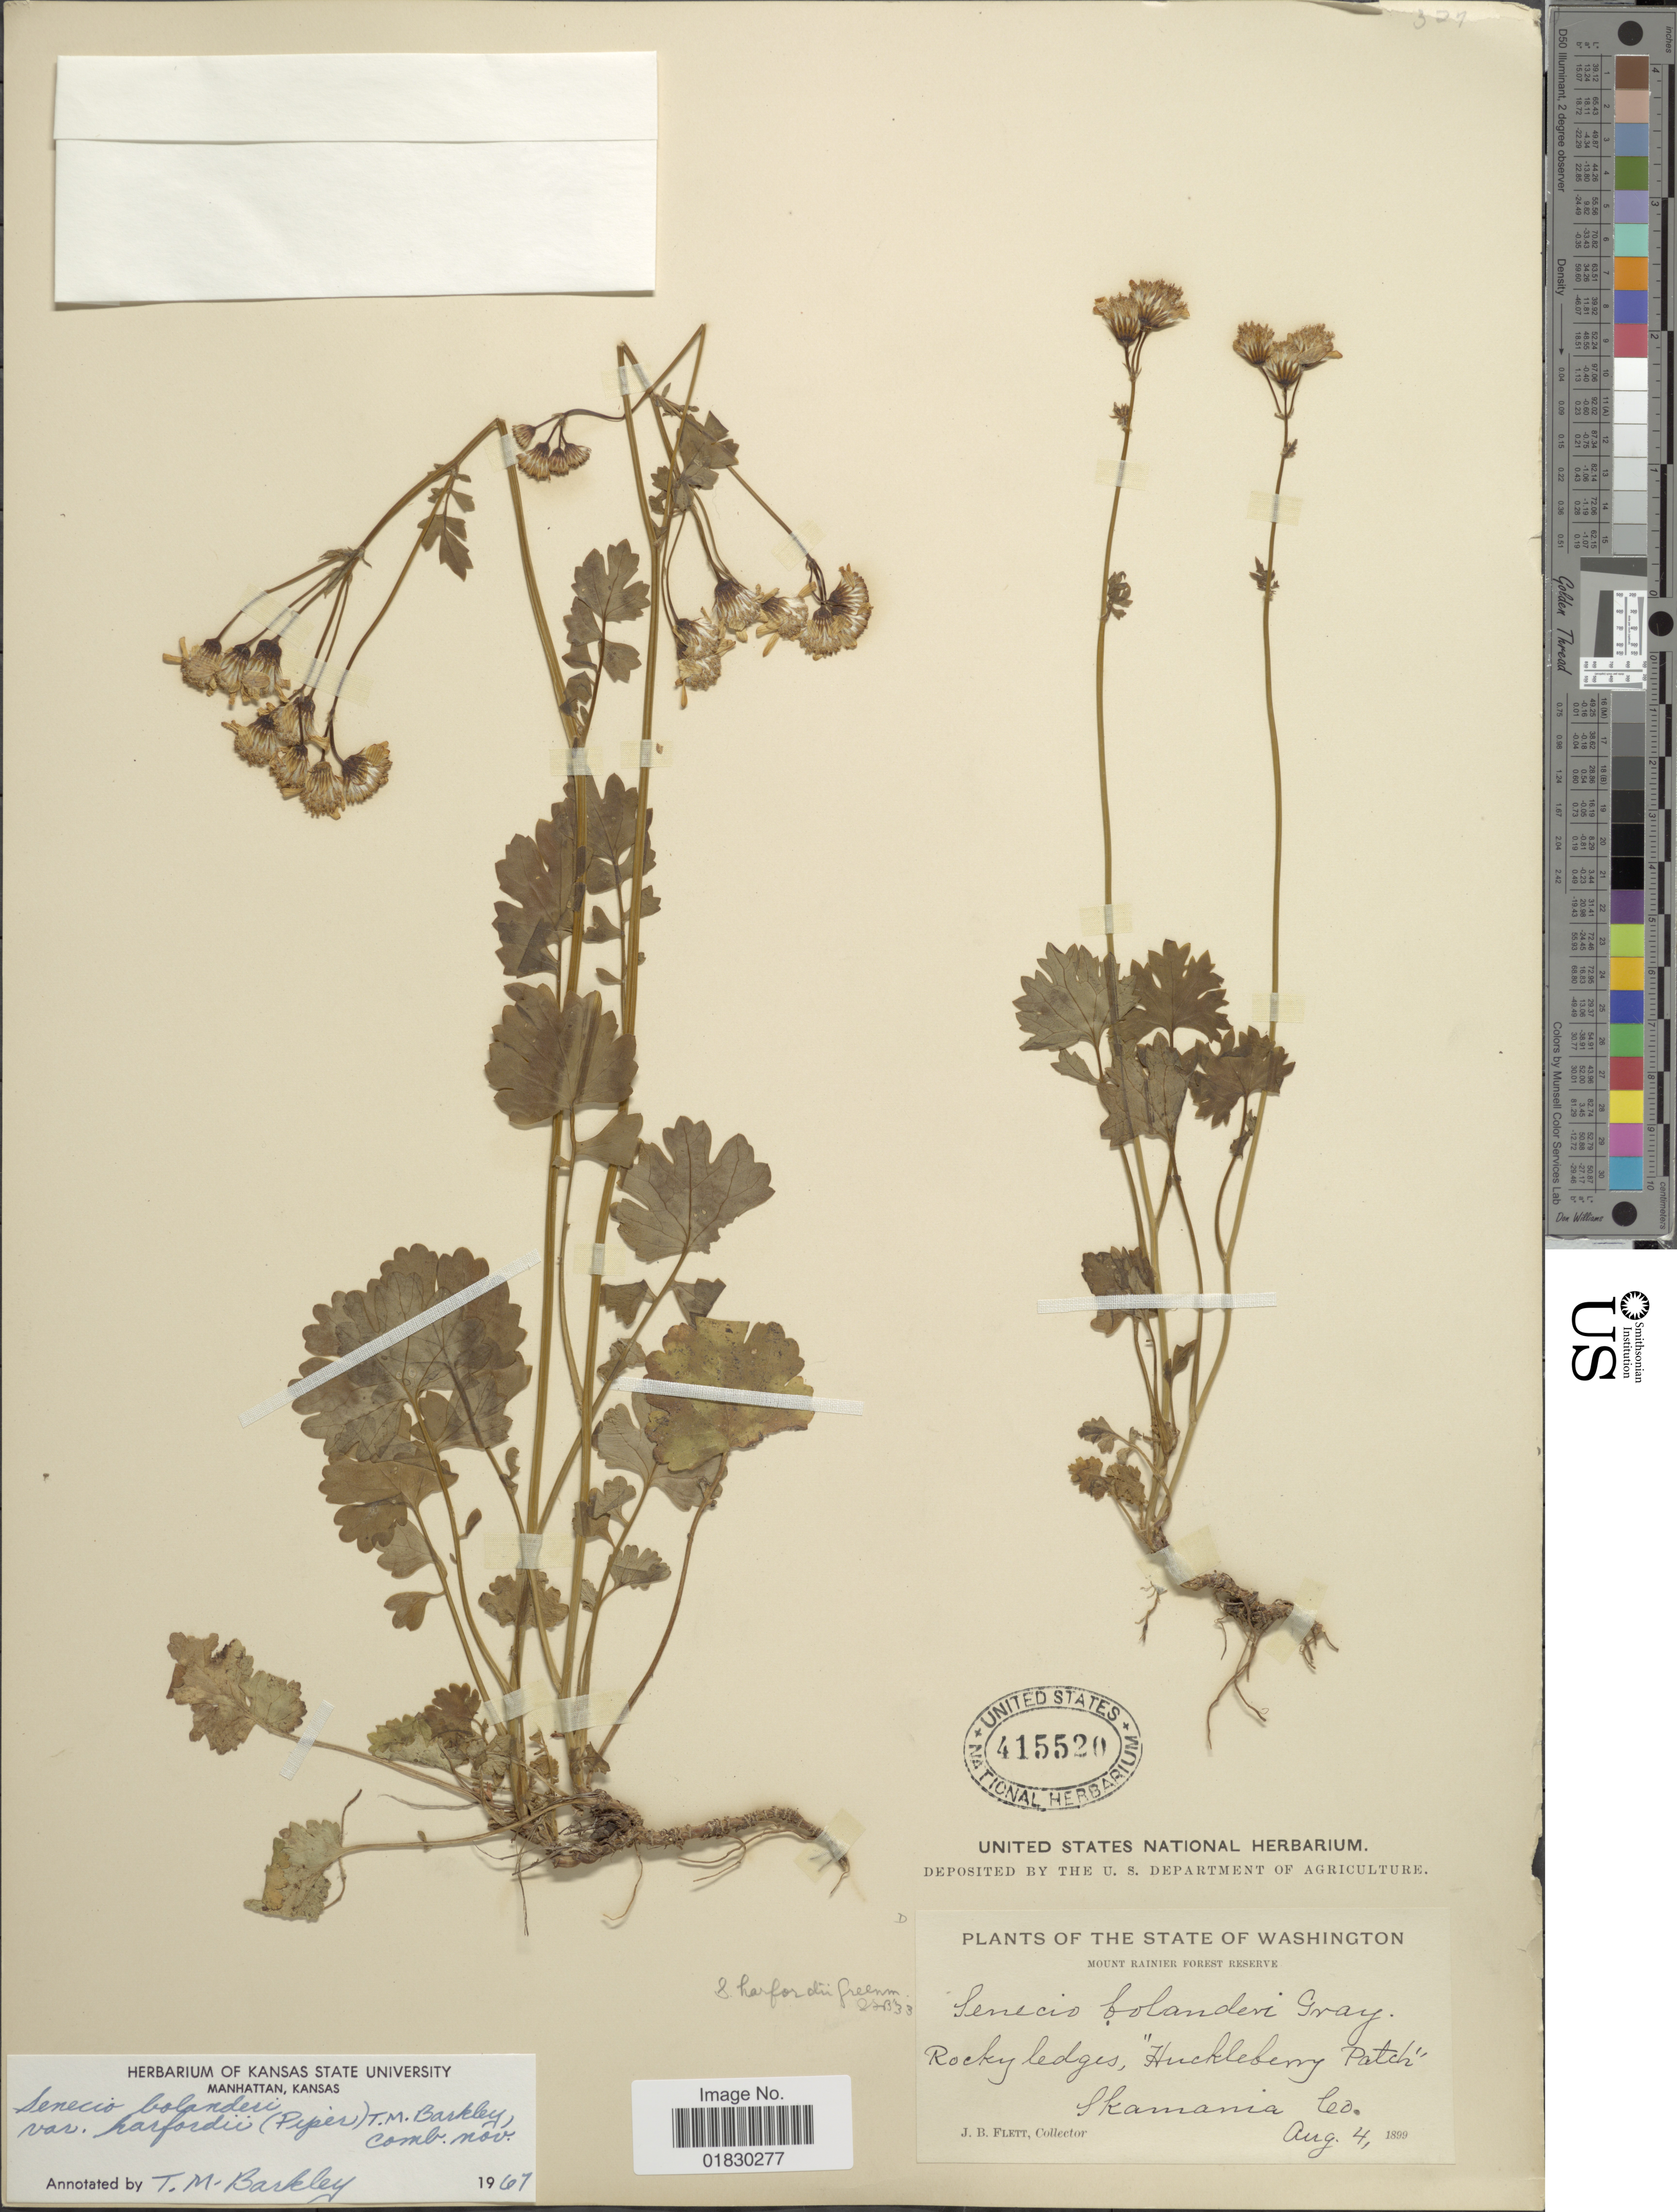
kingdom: Plantae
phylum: Tracheophyta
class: Magnoliopsida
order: Asterales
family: Asteraceae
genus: Packera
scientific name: Packera bolanderi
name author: (A. Gray) W.A. Weber & Á. Löve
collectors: J. Flett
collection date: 1899-08-04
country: United States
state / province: Washington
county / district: Skamania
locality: The State of Washington, Mount Rainier Forest Reserve, Rocky Ledges, Huckleberry Patch, Skamania Co.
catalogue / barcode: US 415520